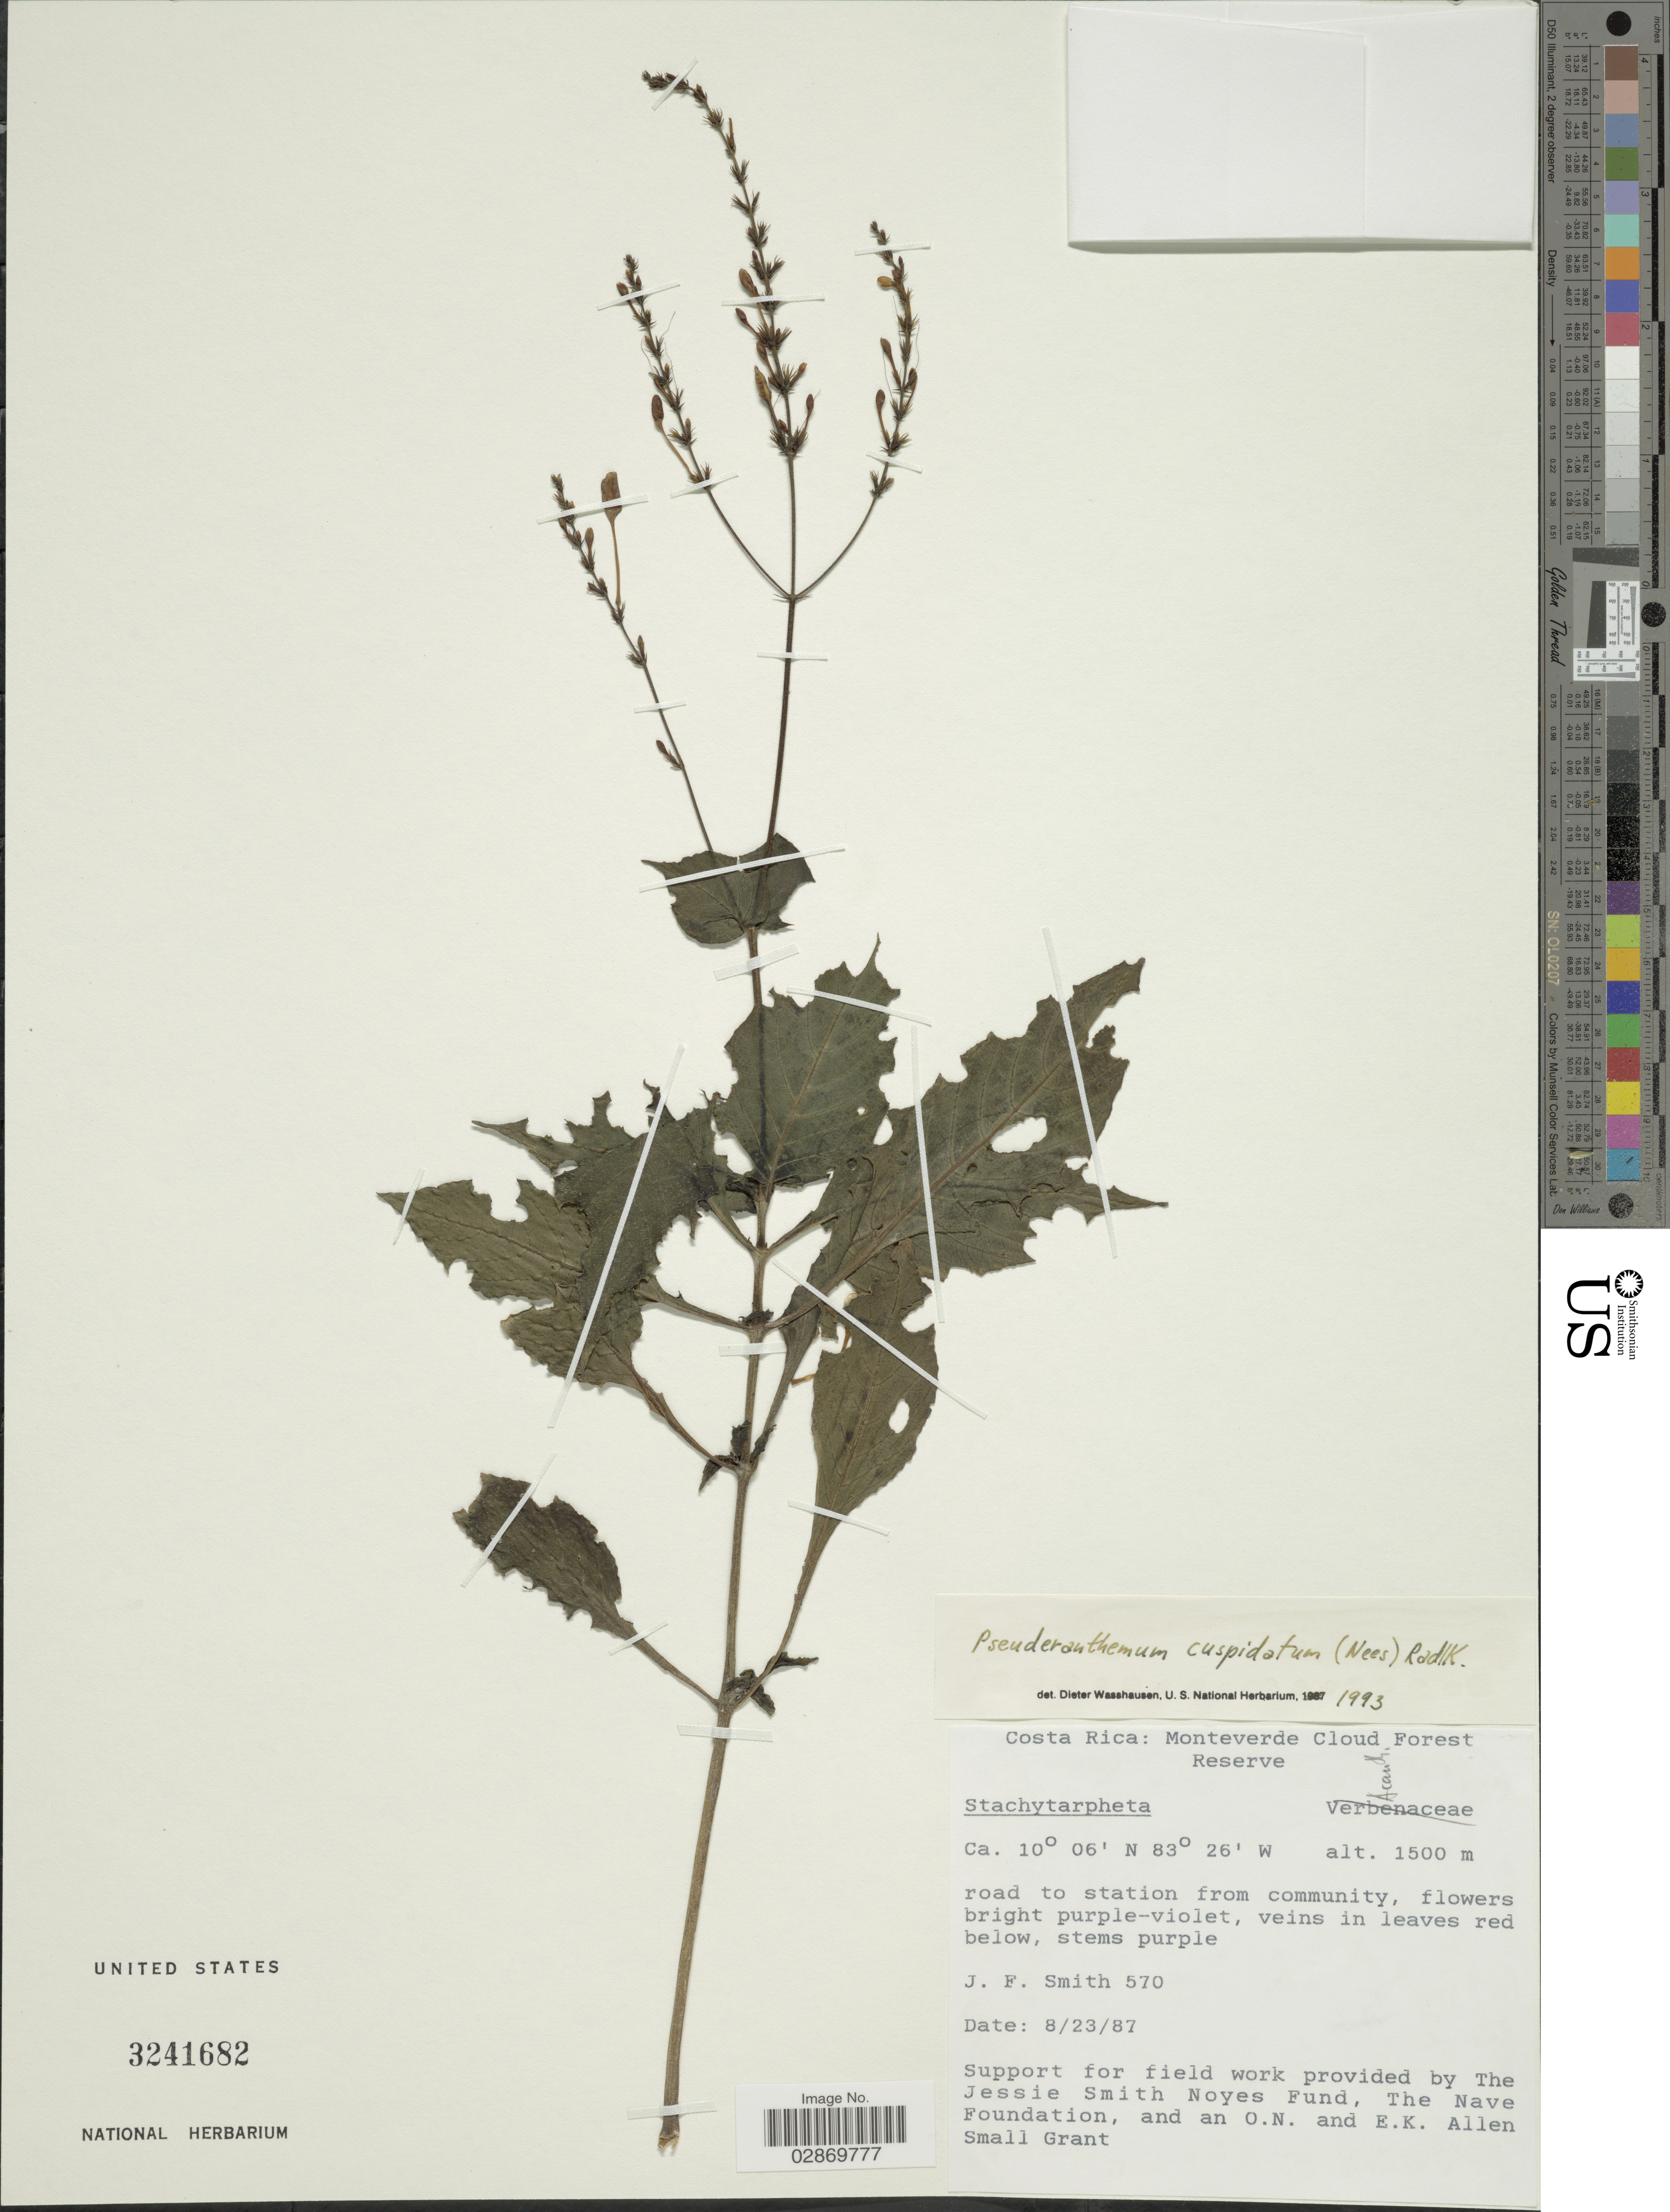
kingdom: Plantae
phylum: Tracheophyta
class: Magnoliopsida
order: Lamiales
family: Acanthaceae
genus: Pseuderanthemum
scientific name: Pseuderanthemum cuspidatum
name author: (Nees) Radlk. ex Lindau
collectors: J. Smith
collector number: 570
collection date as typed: Transcribed d/m/y: 23/8/87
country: Costa Rica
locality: Monteverde Cloud Forest Reserve, road to station from community.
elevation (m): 1500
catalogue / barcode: US 3241682